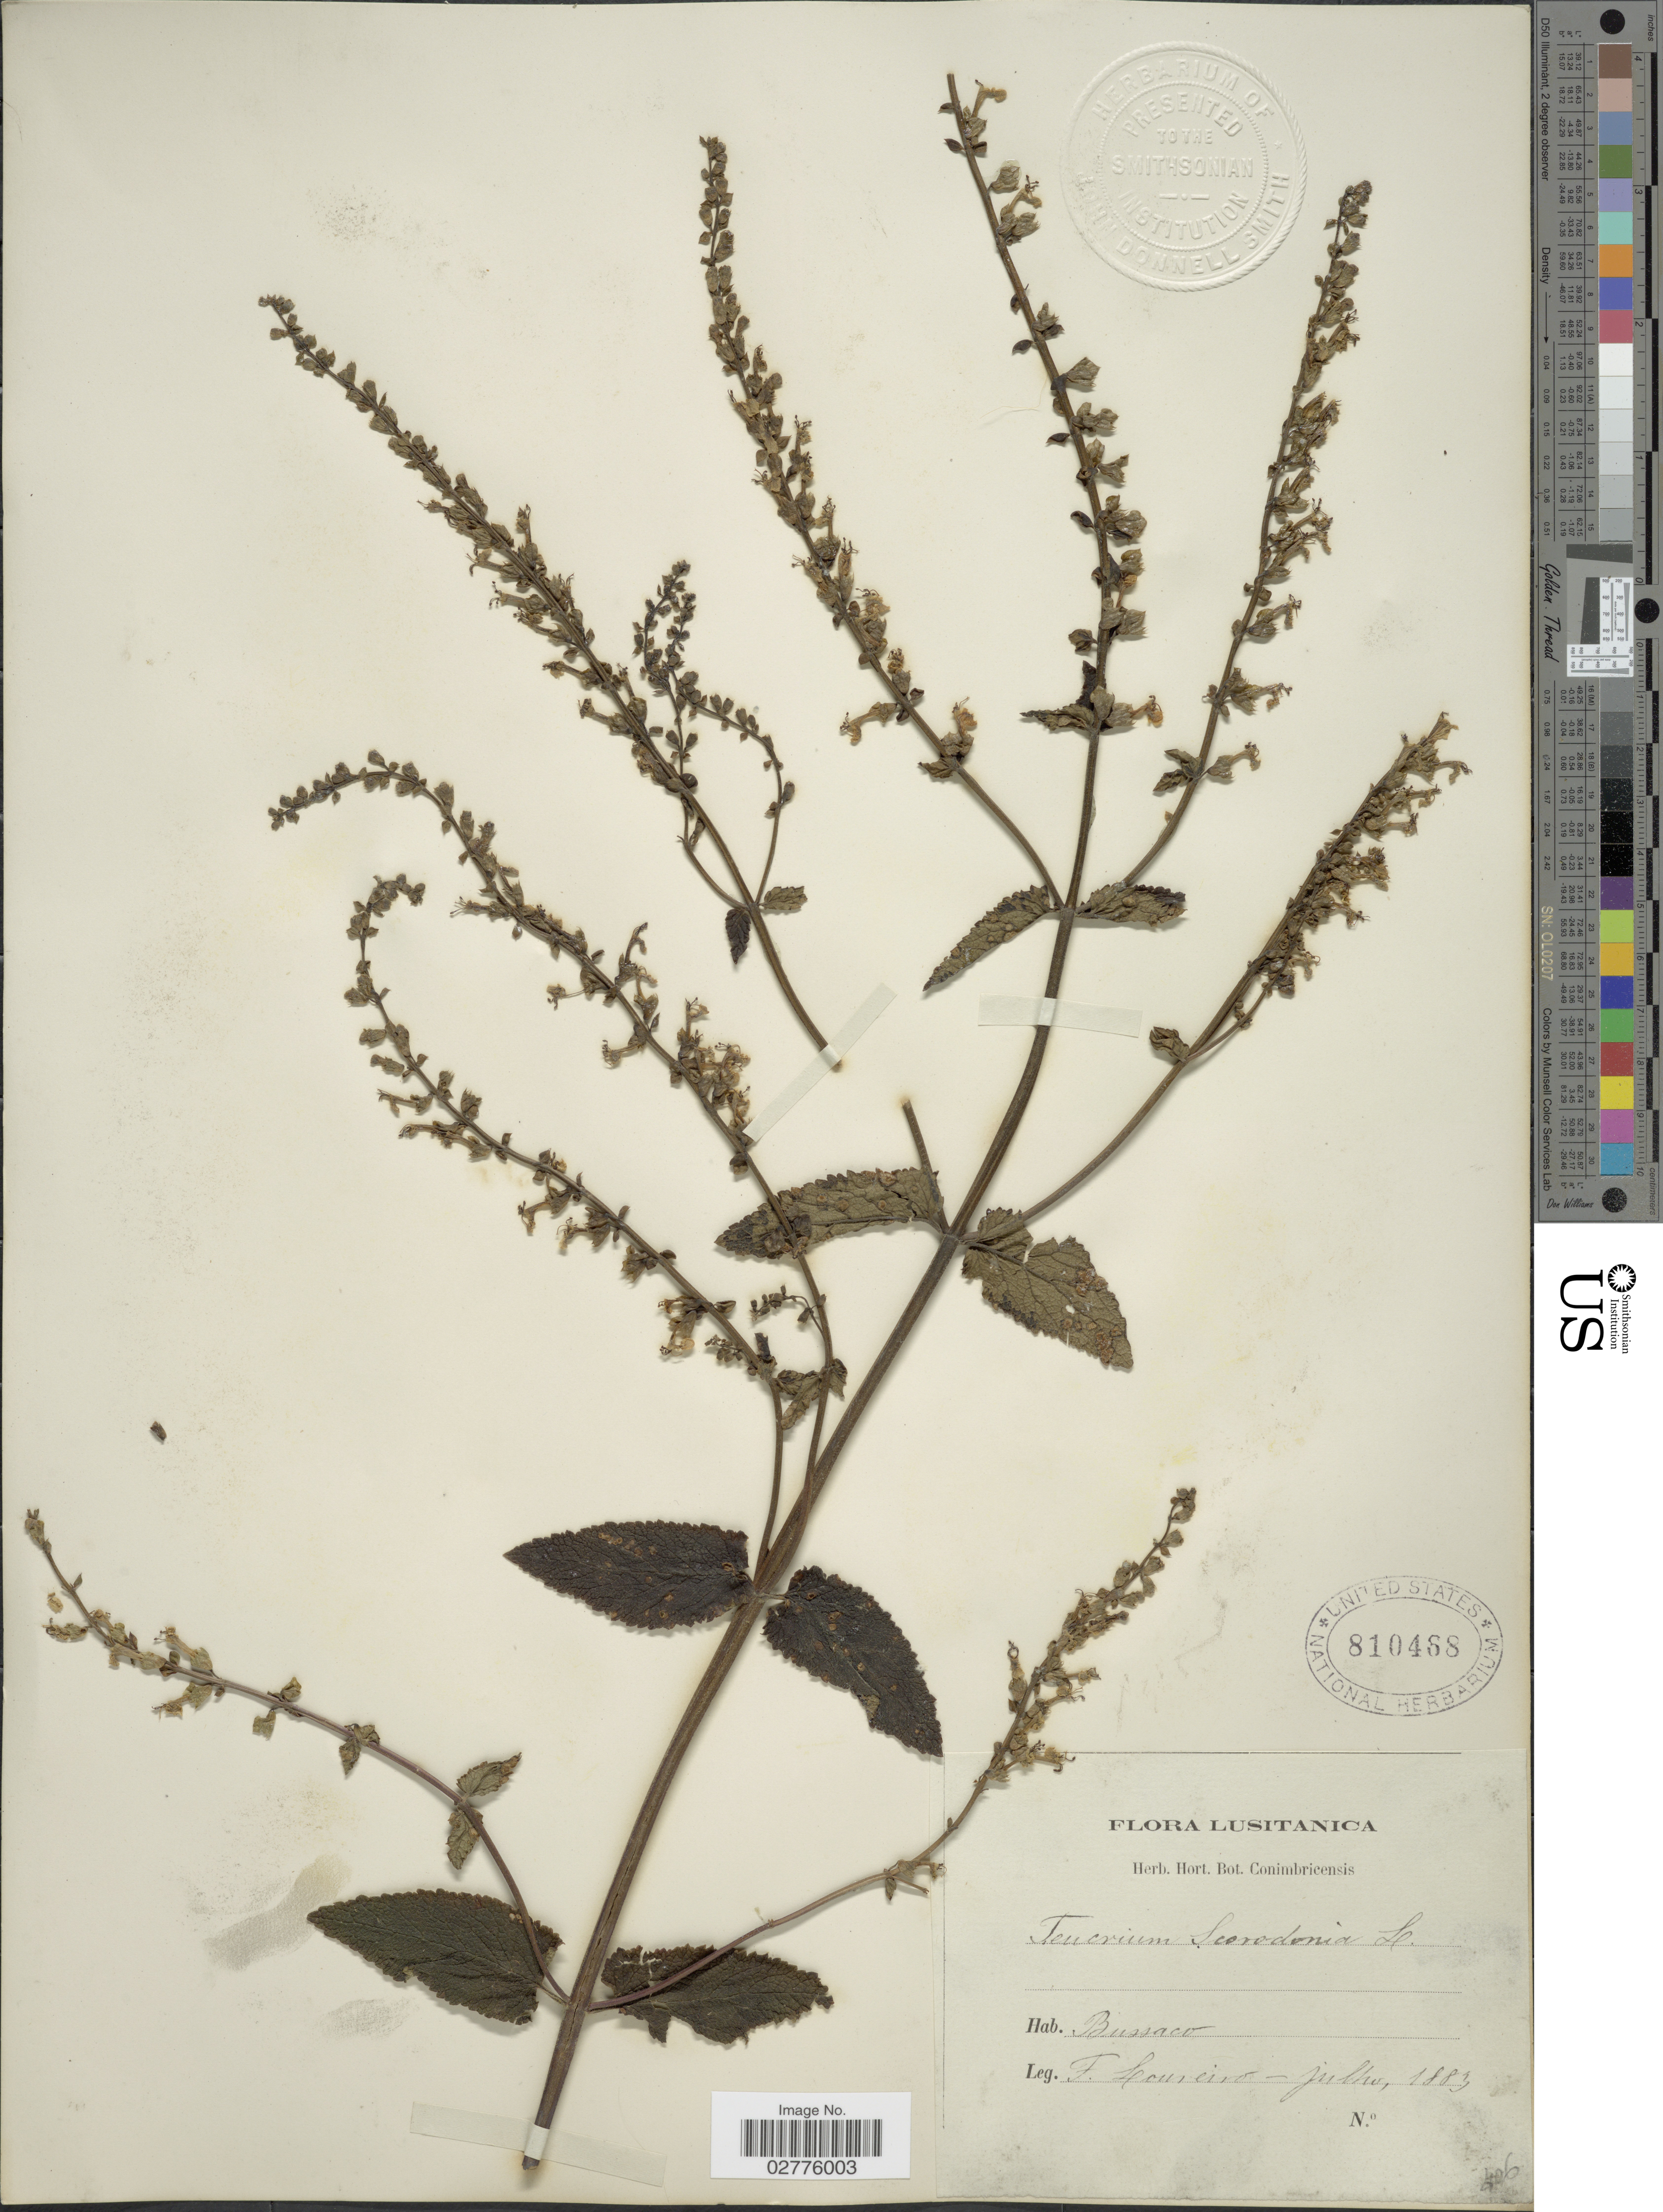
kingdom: Plantae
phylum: Tracheophyta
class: Magnoliopsida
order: Lamiales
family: Lamiaceae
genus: Teucrium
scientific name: Teucrium scorodonia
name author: L.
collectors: F. Loureiro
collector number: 406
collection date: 1883-07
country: Portugal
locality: Lusitanica, Bussaco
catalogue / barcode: US 810468